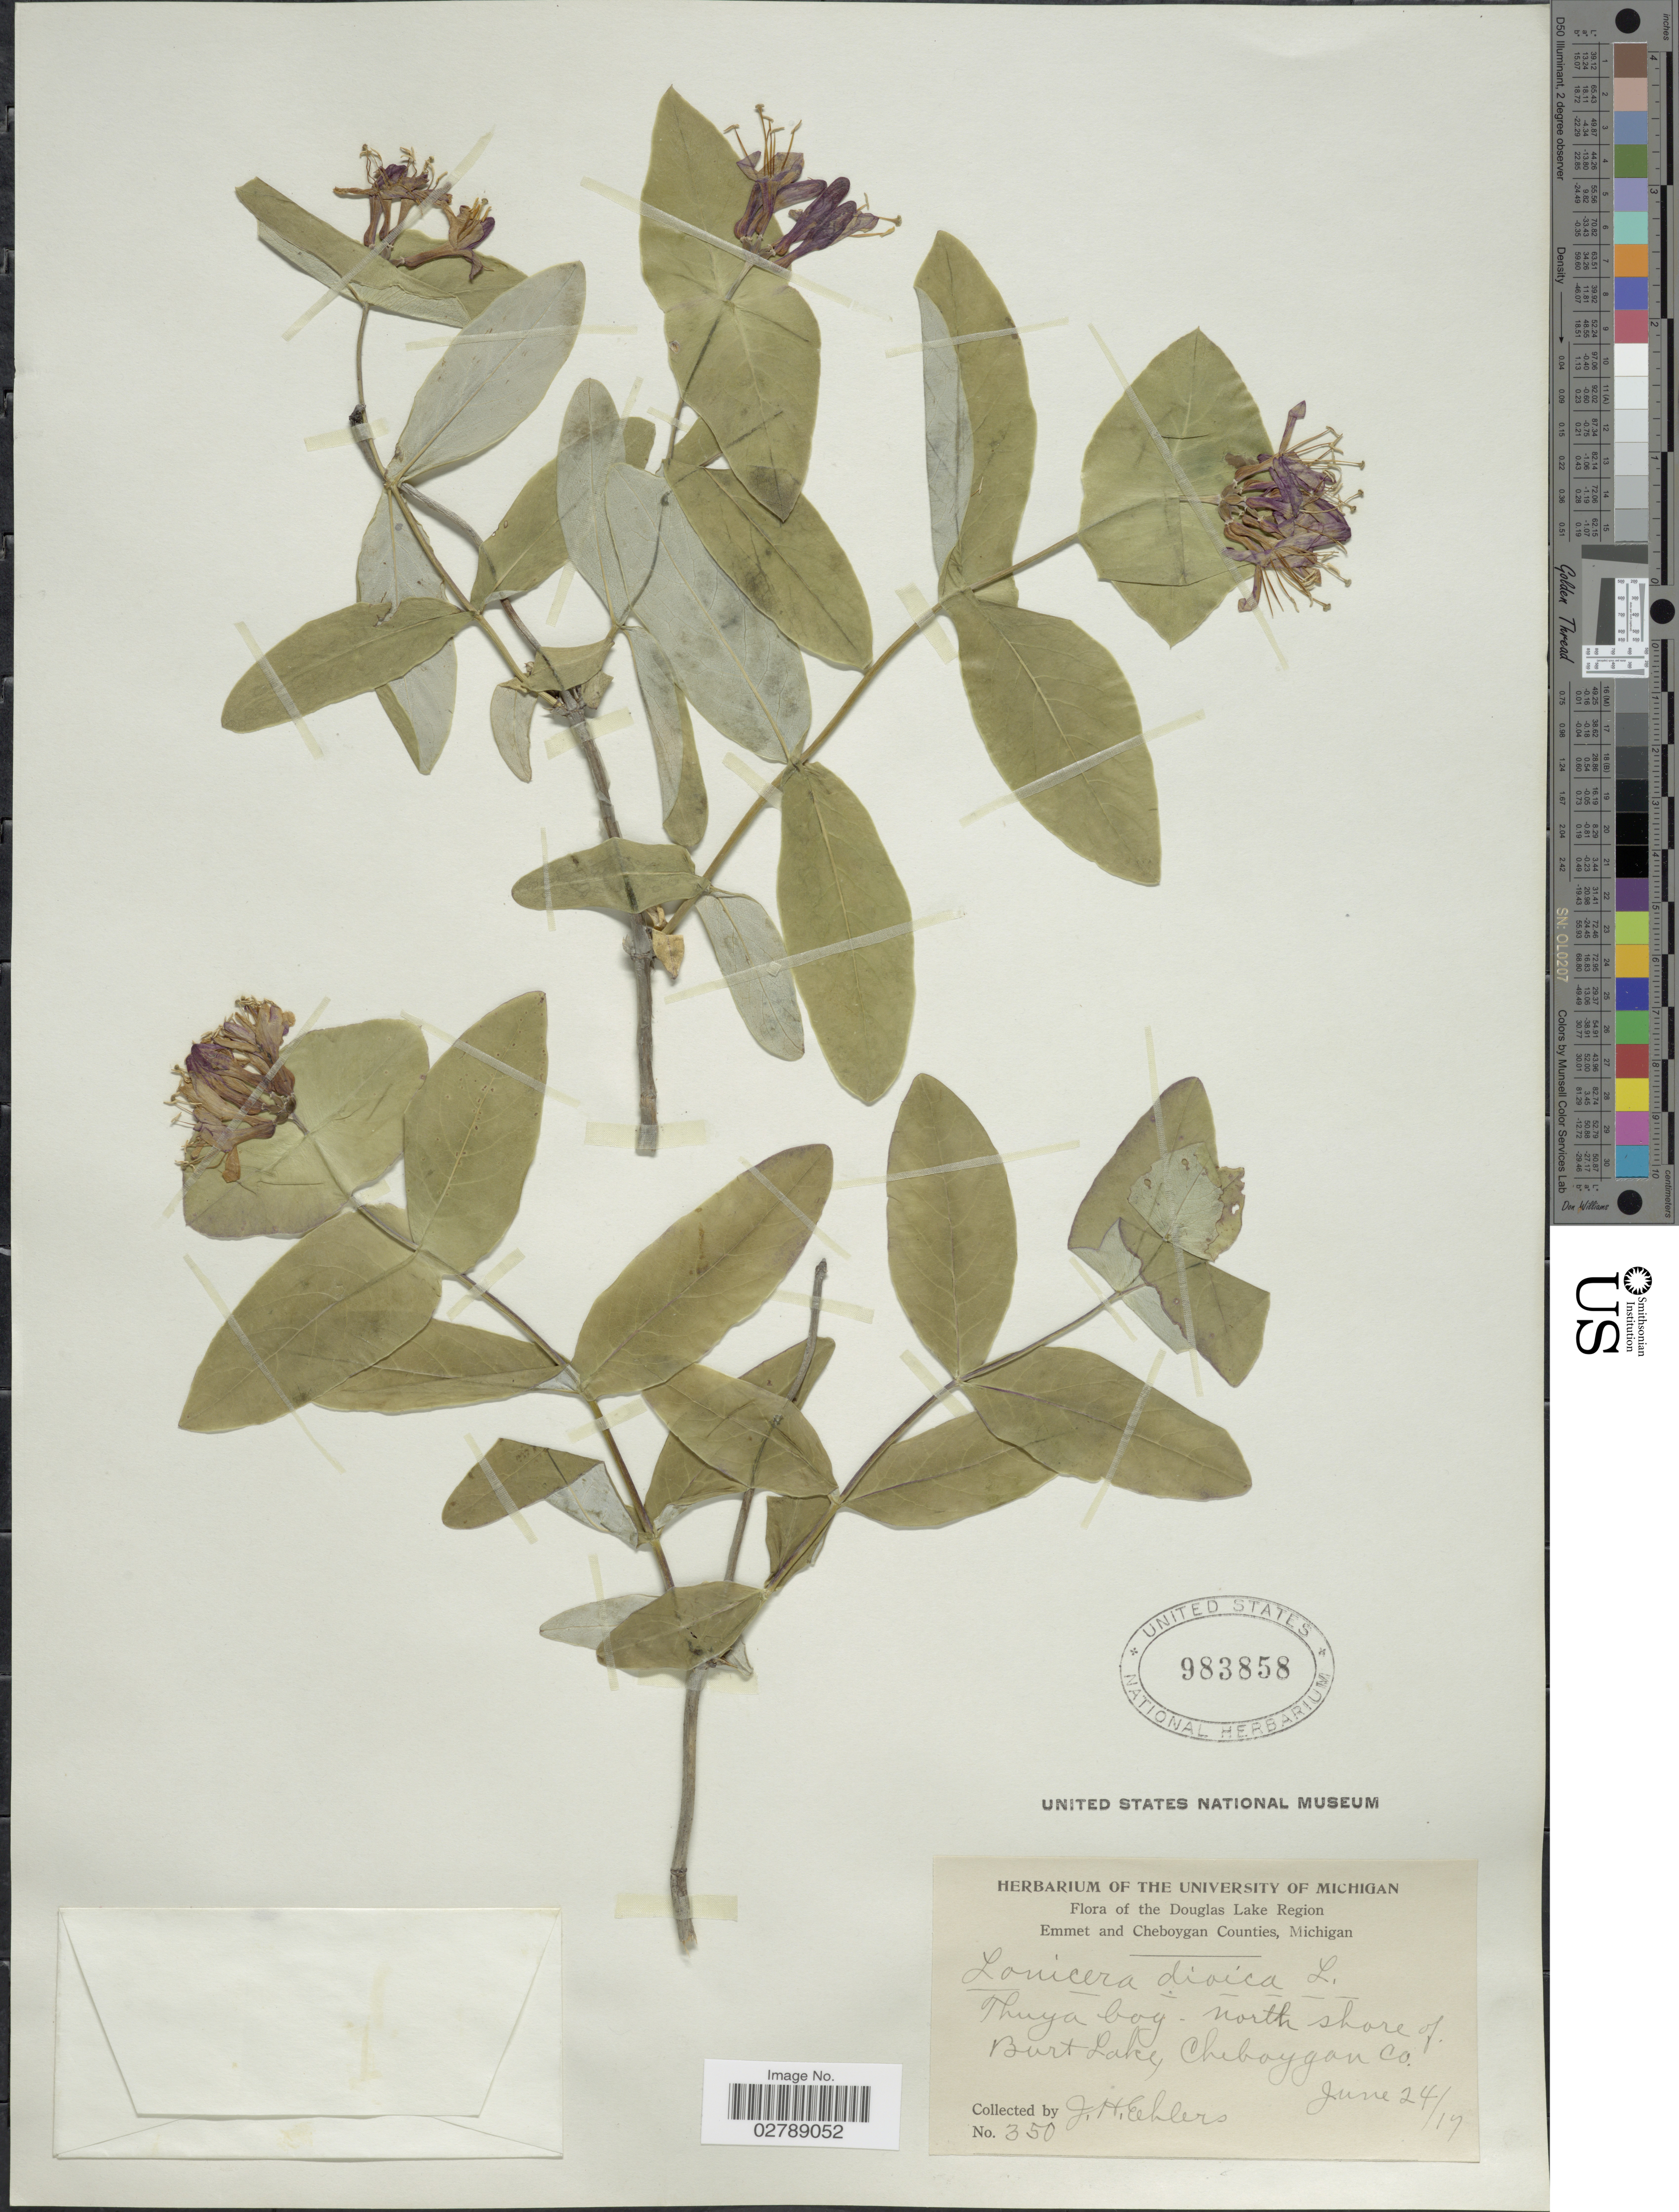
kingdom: Plantae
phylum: Tracheophyta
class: Magnoliopsida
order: Dipsacales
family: Caprifoliaceae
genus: Lonicera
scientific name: Lonicera dioica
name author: L.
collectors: J. H. Ehlers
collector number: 350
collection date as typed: Transcribed d/m/y: 24/6/19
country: United States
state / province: Michigan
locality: Cheboygan Counties. Thuya bog. North shore of Burt Lake, Cheboygan Co.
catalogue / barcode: US 983858